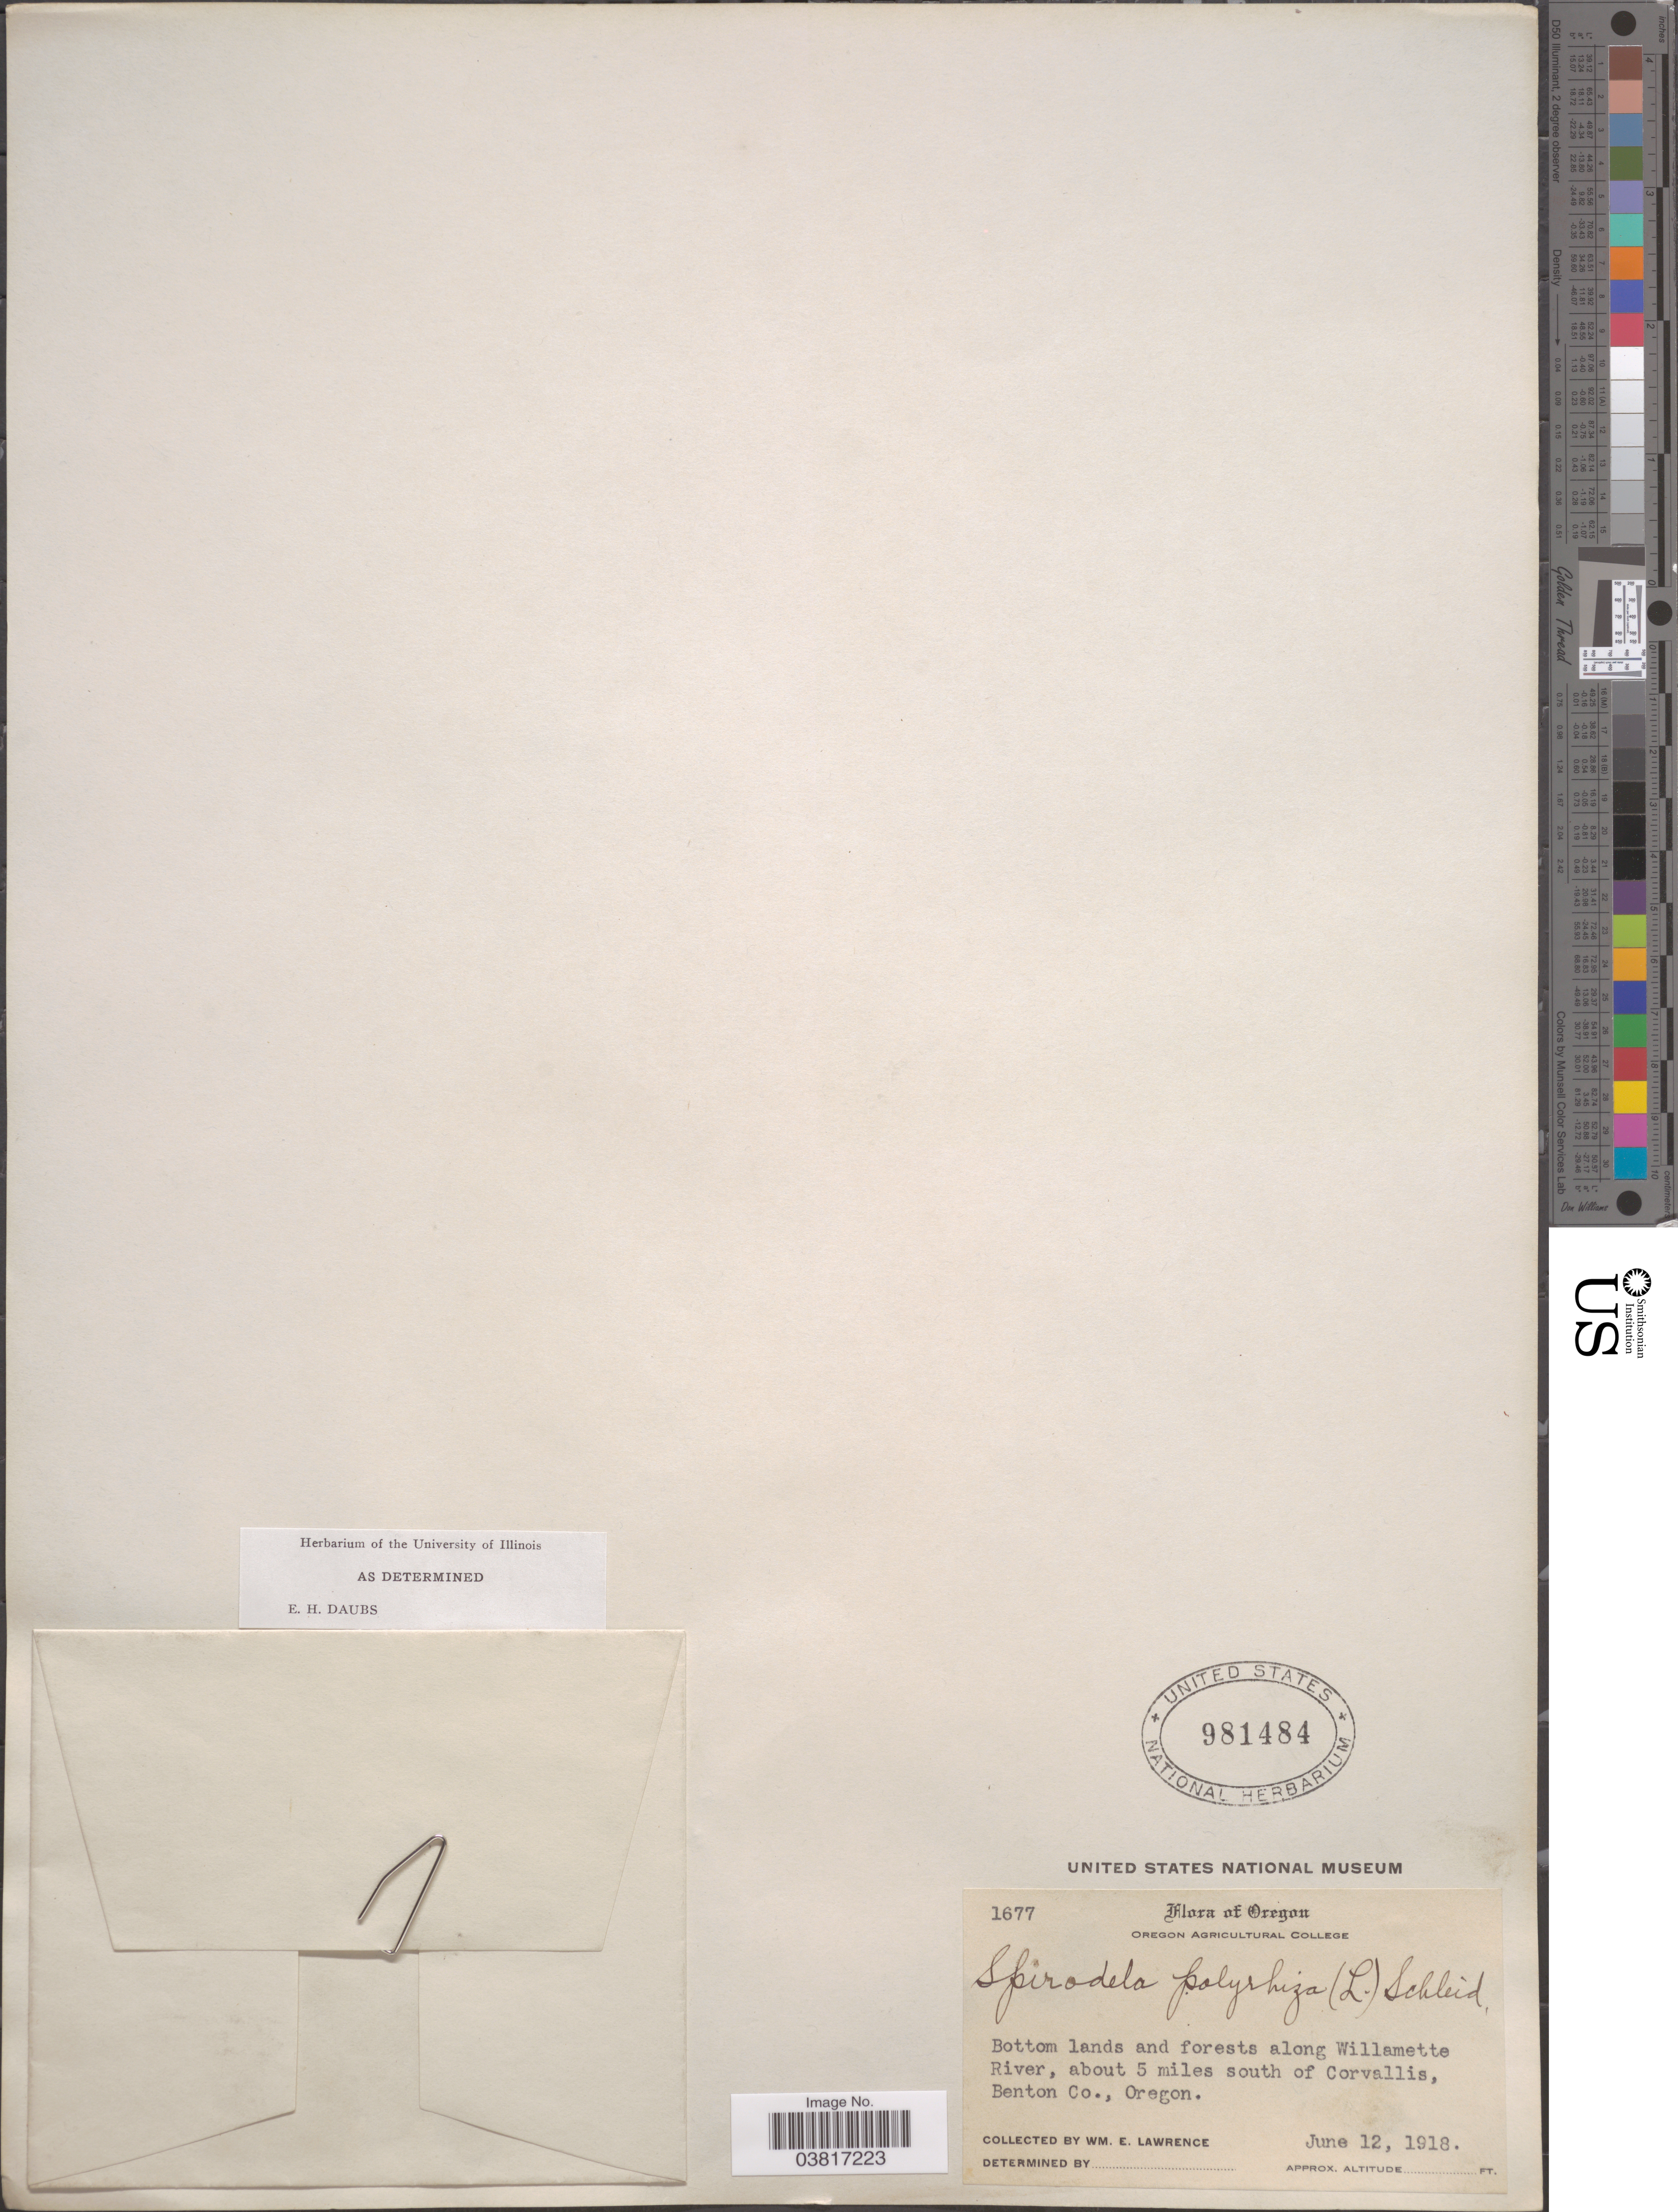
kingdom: Plantae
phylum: Tracheophyta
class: Liliopsida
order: Alismatales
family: Araceae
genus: Spirodela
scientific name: Spirodela polyrrhiza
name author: (L.) Schleid.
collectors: W. Lawrence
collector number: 1677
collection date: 1918-06-12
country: United States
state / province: Oregon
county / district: Benton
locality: Bottom lands and forests along Willamette River, about 5 miles south of Corvallis, Benton Co.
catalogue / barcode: US 981484